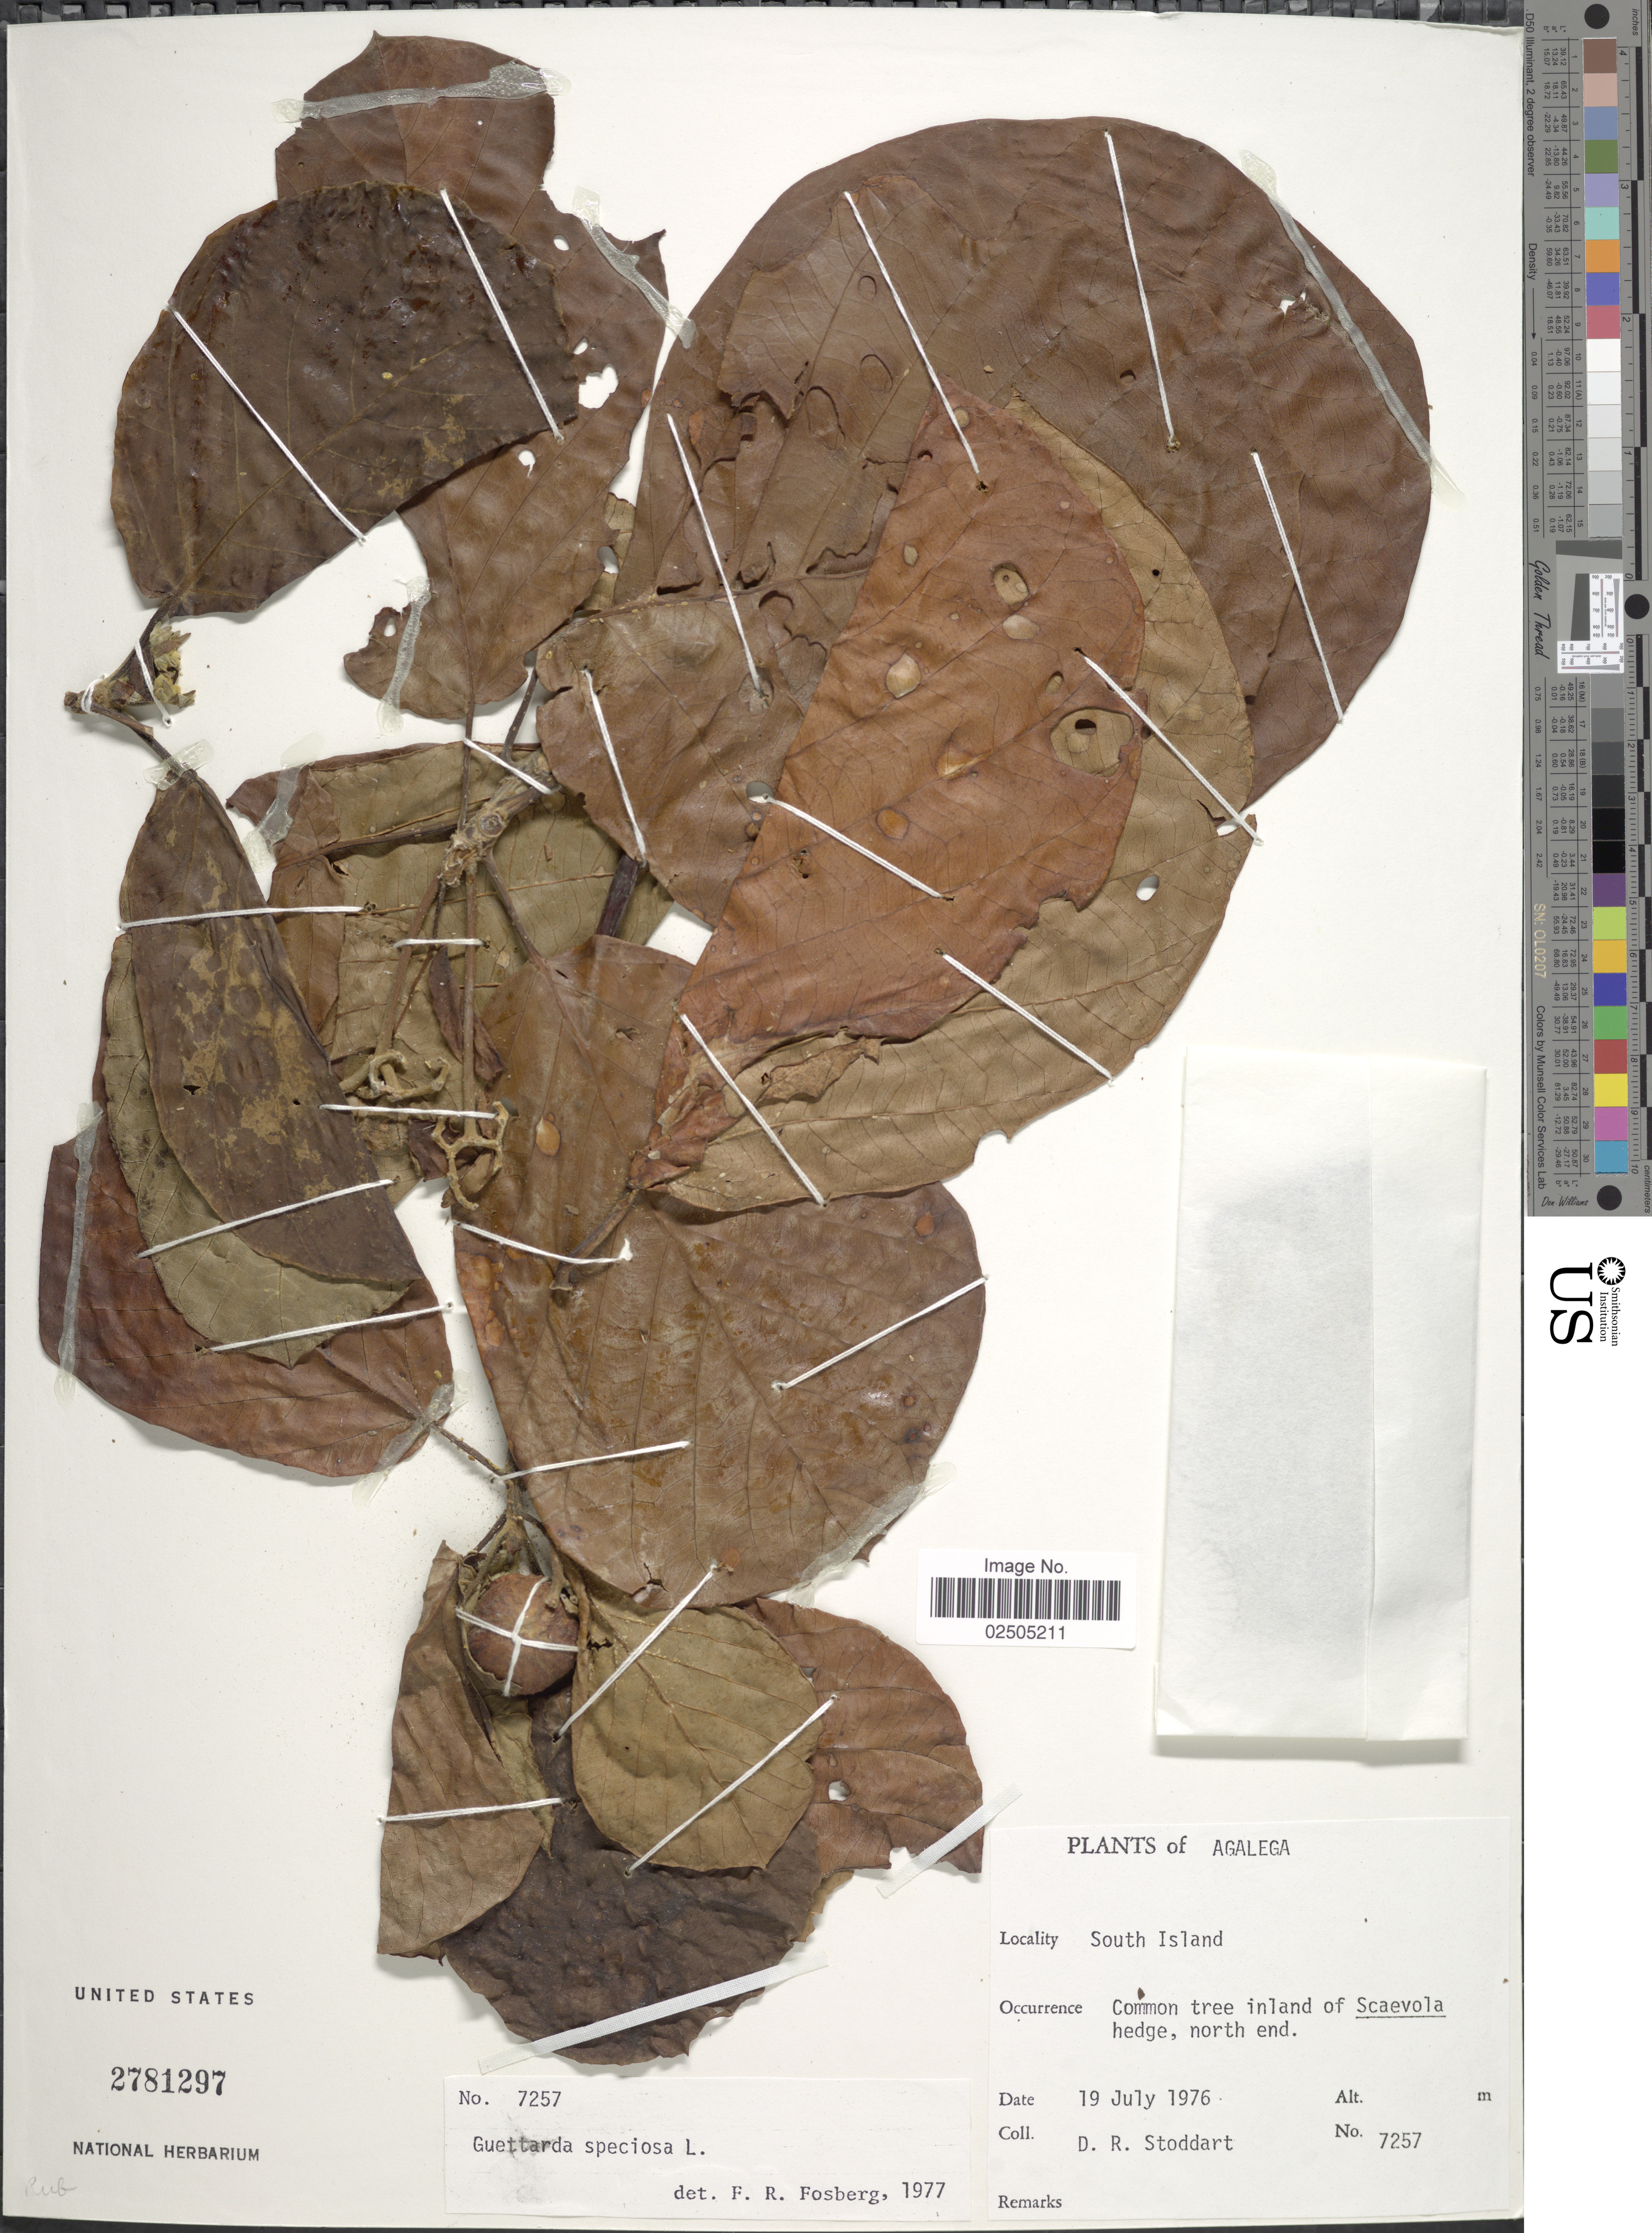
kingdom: Plantae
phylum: Tracheophyta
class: Magnoliopsida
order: Gentianales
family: Rubiaceae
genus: Guettarda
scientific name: Guettarda speciosa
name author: L.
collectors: D. R. Stoddart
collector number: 7257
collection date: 1976-07-19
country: Mauritius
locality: Agalega, South Island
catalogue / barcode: US 2781297